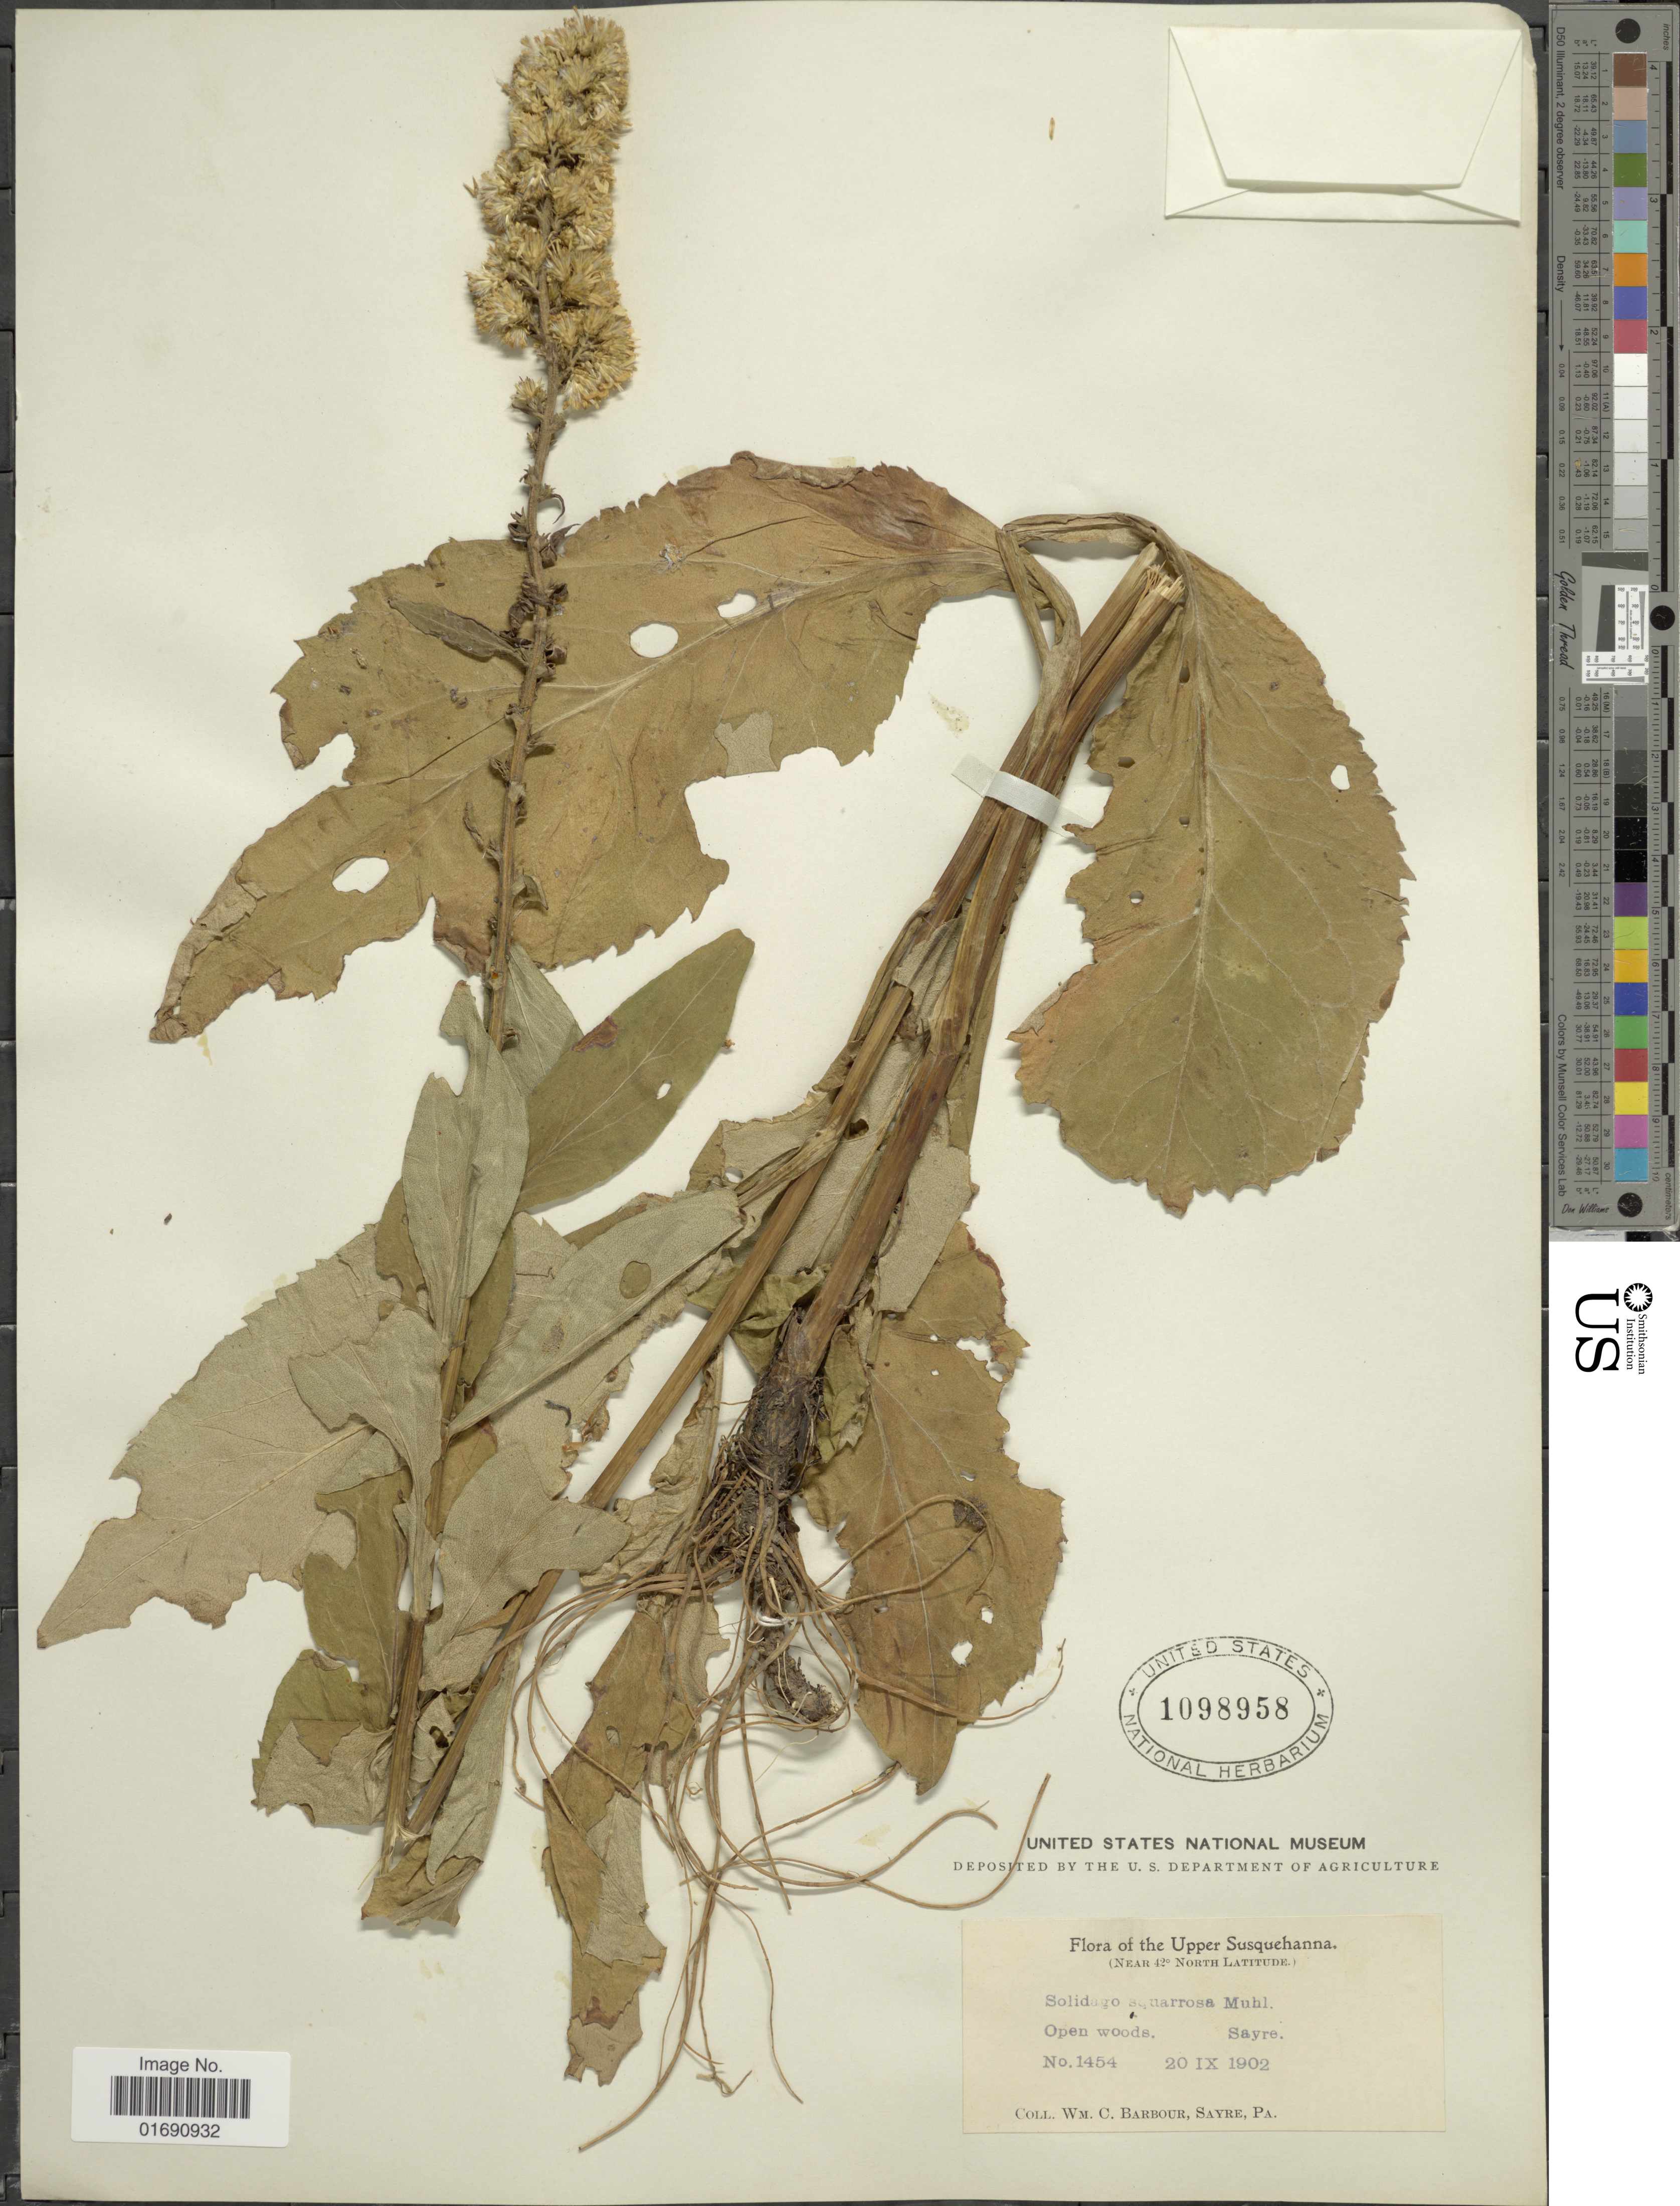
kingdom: Plantae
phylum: Tracheophyta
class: Magnoliopsida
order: Asterales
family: Asteraceae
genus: Solidago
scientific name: Solidago squarrosa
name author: Muhl.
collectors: W. Barbour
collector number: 1454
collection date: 1902-09-20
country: United States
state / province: Pennsylvania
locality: The Upper Susquehanna, Open woods, Sayre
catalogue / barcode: US 1098958